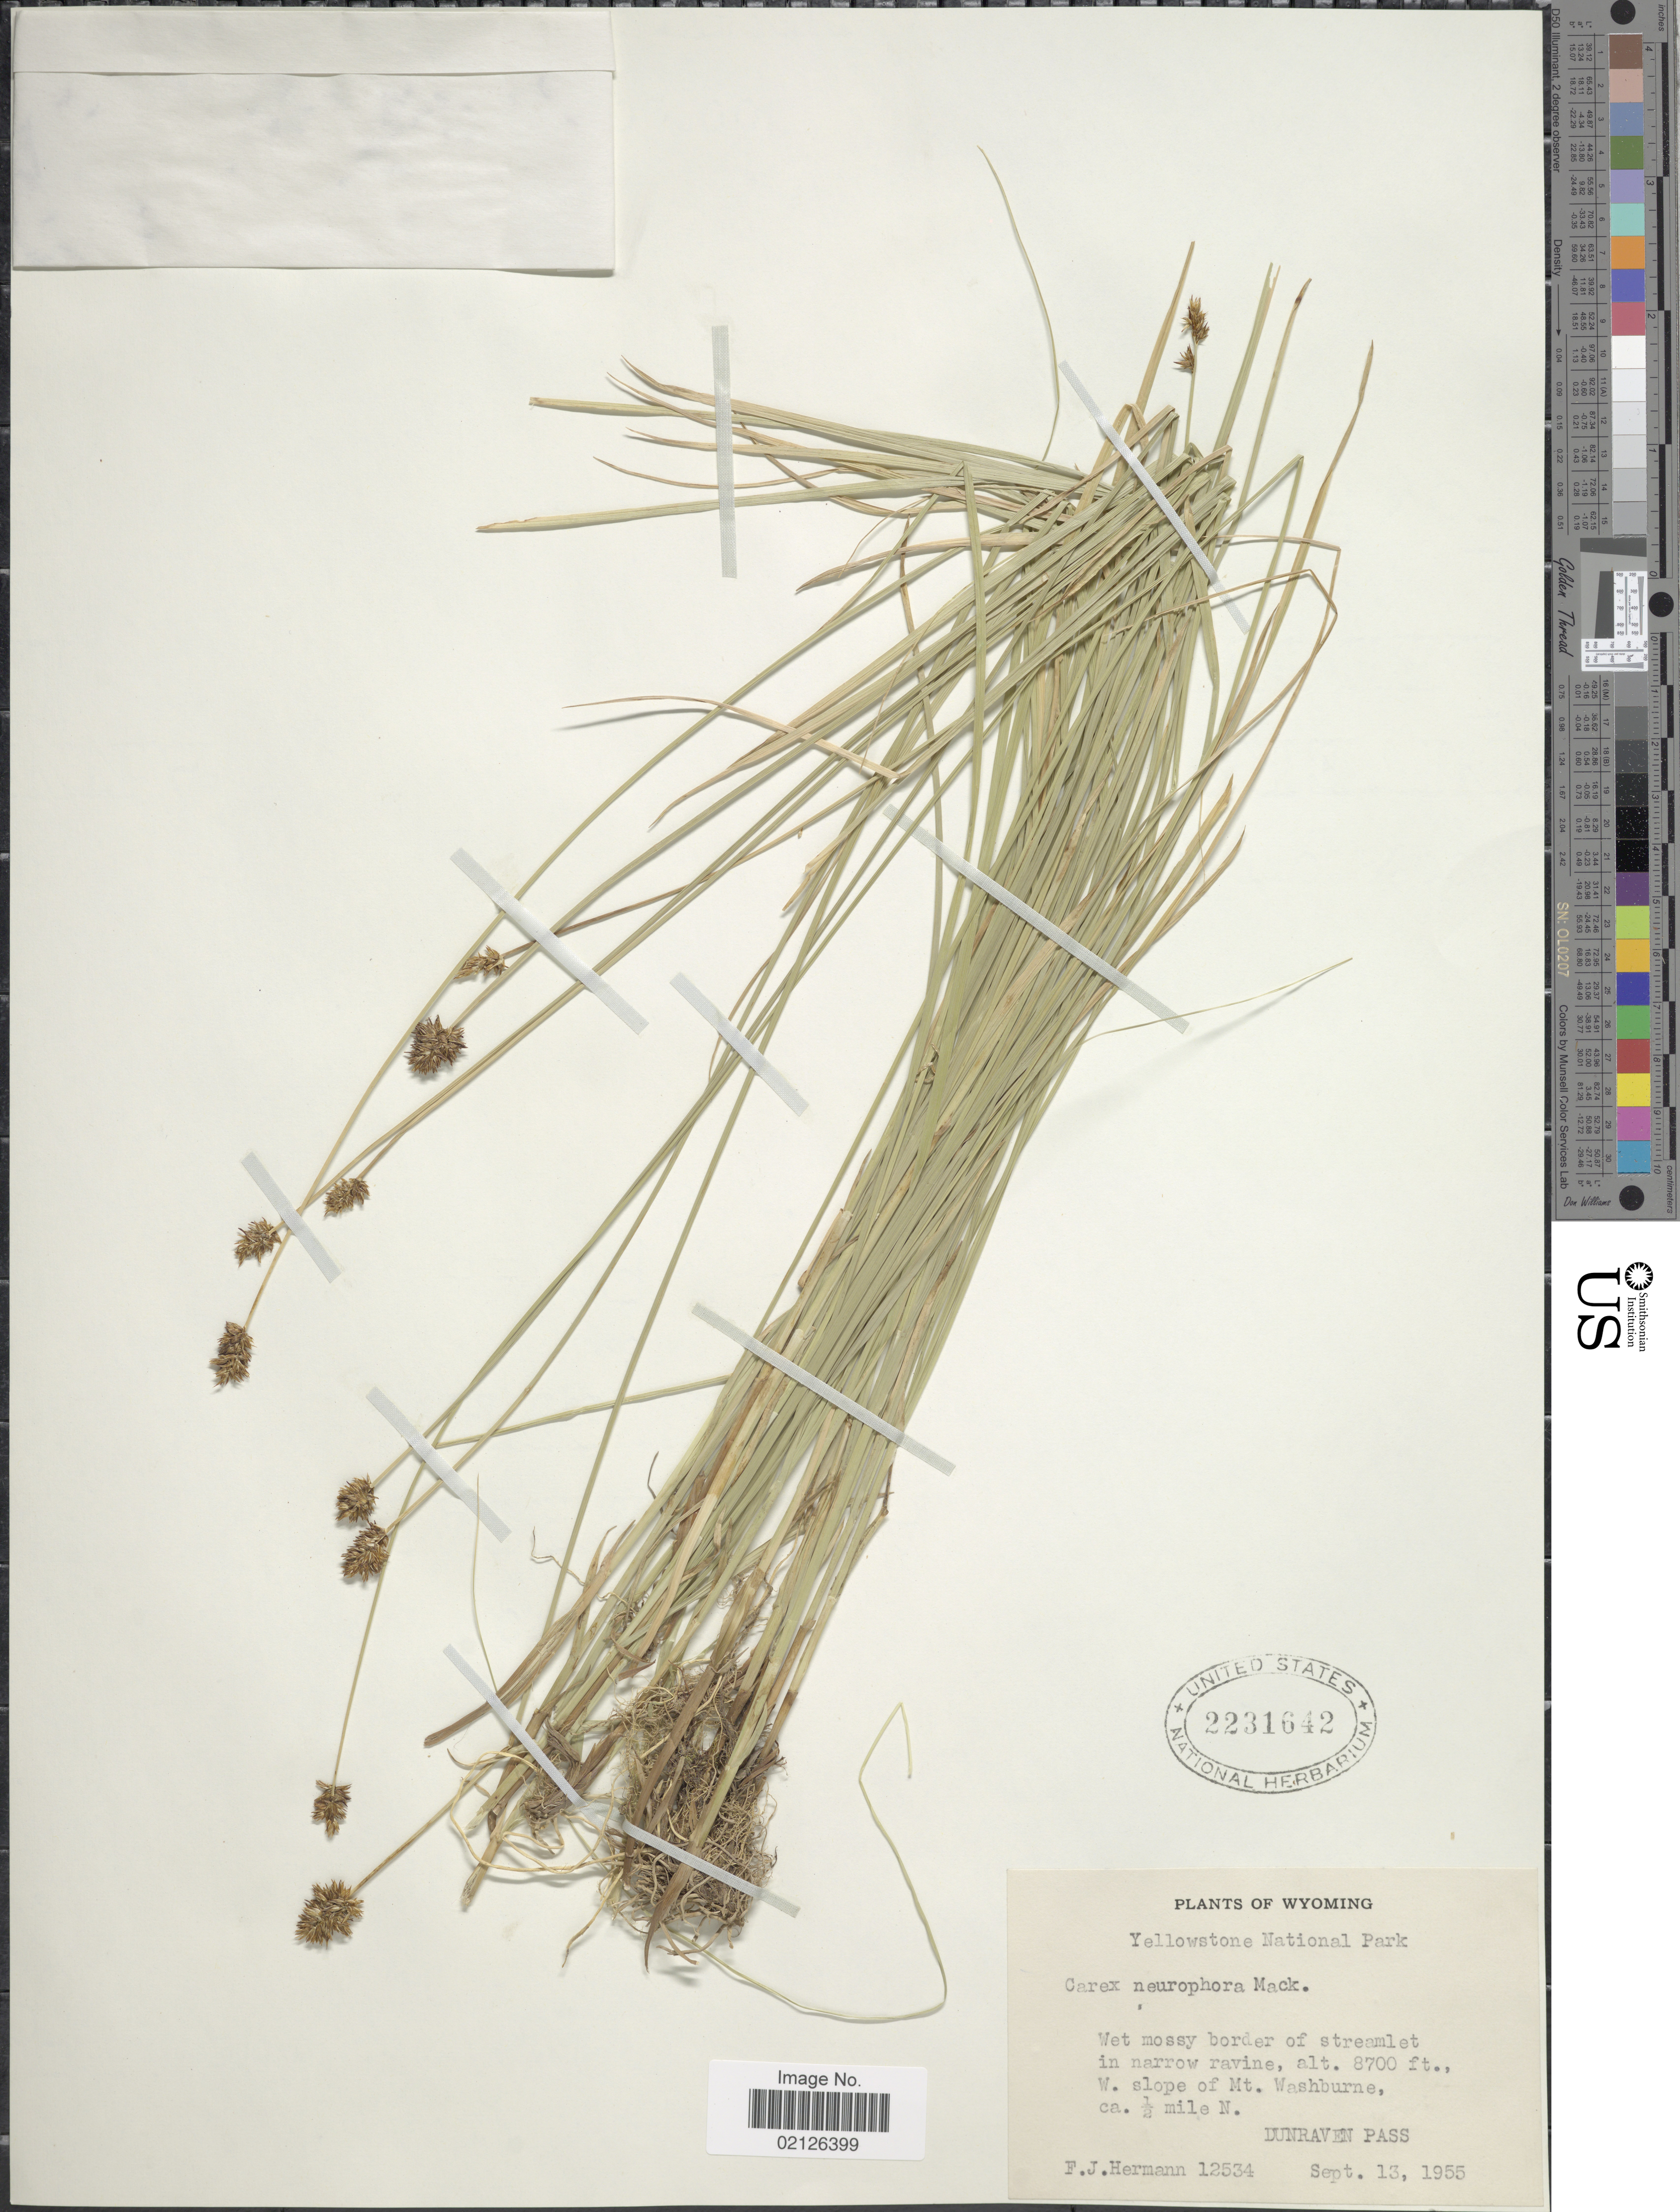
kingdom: Plantae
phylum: Tracheophyta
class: Liliopsida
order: Poales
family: Cyperaceae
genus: Carex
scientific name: Carex neurophora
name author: Mack.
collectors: F. J. Hermann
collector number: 12534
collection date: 1955-09-13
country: United States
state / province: Wyoming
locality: Yellowstone National Park, Wet mossy border of streamlet in narrow ravine, W slope of Mt Washburne, ca. ½ mile N Dunraven Pass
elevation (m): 2652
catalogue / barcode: US 2231642